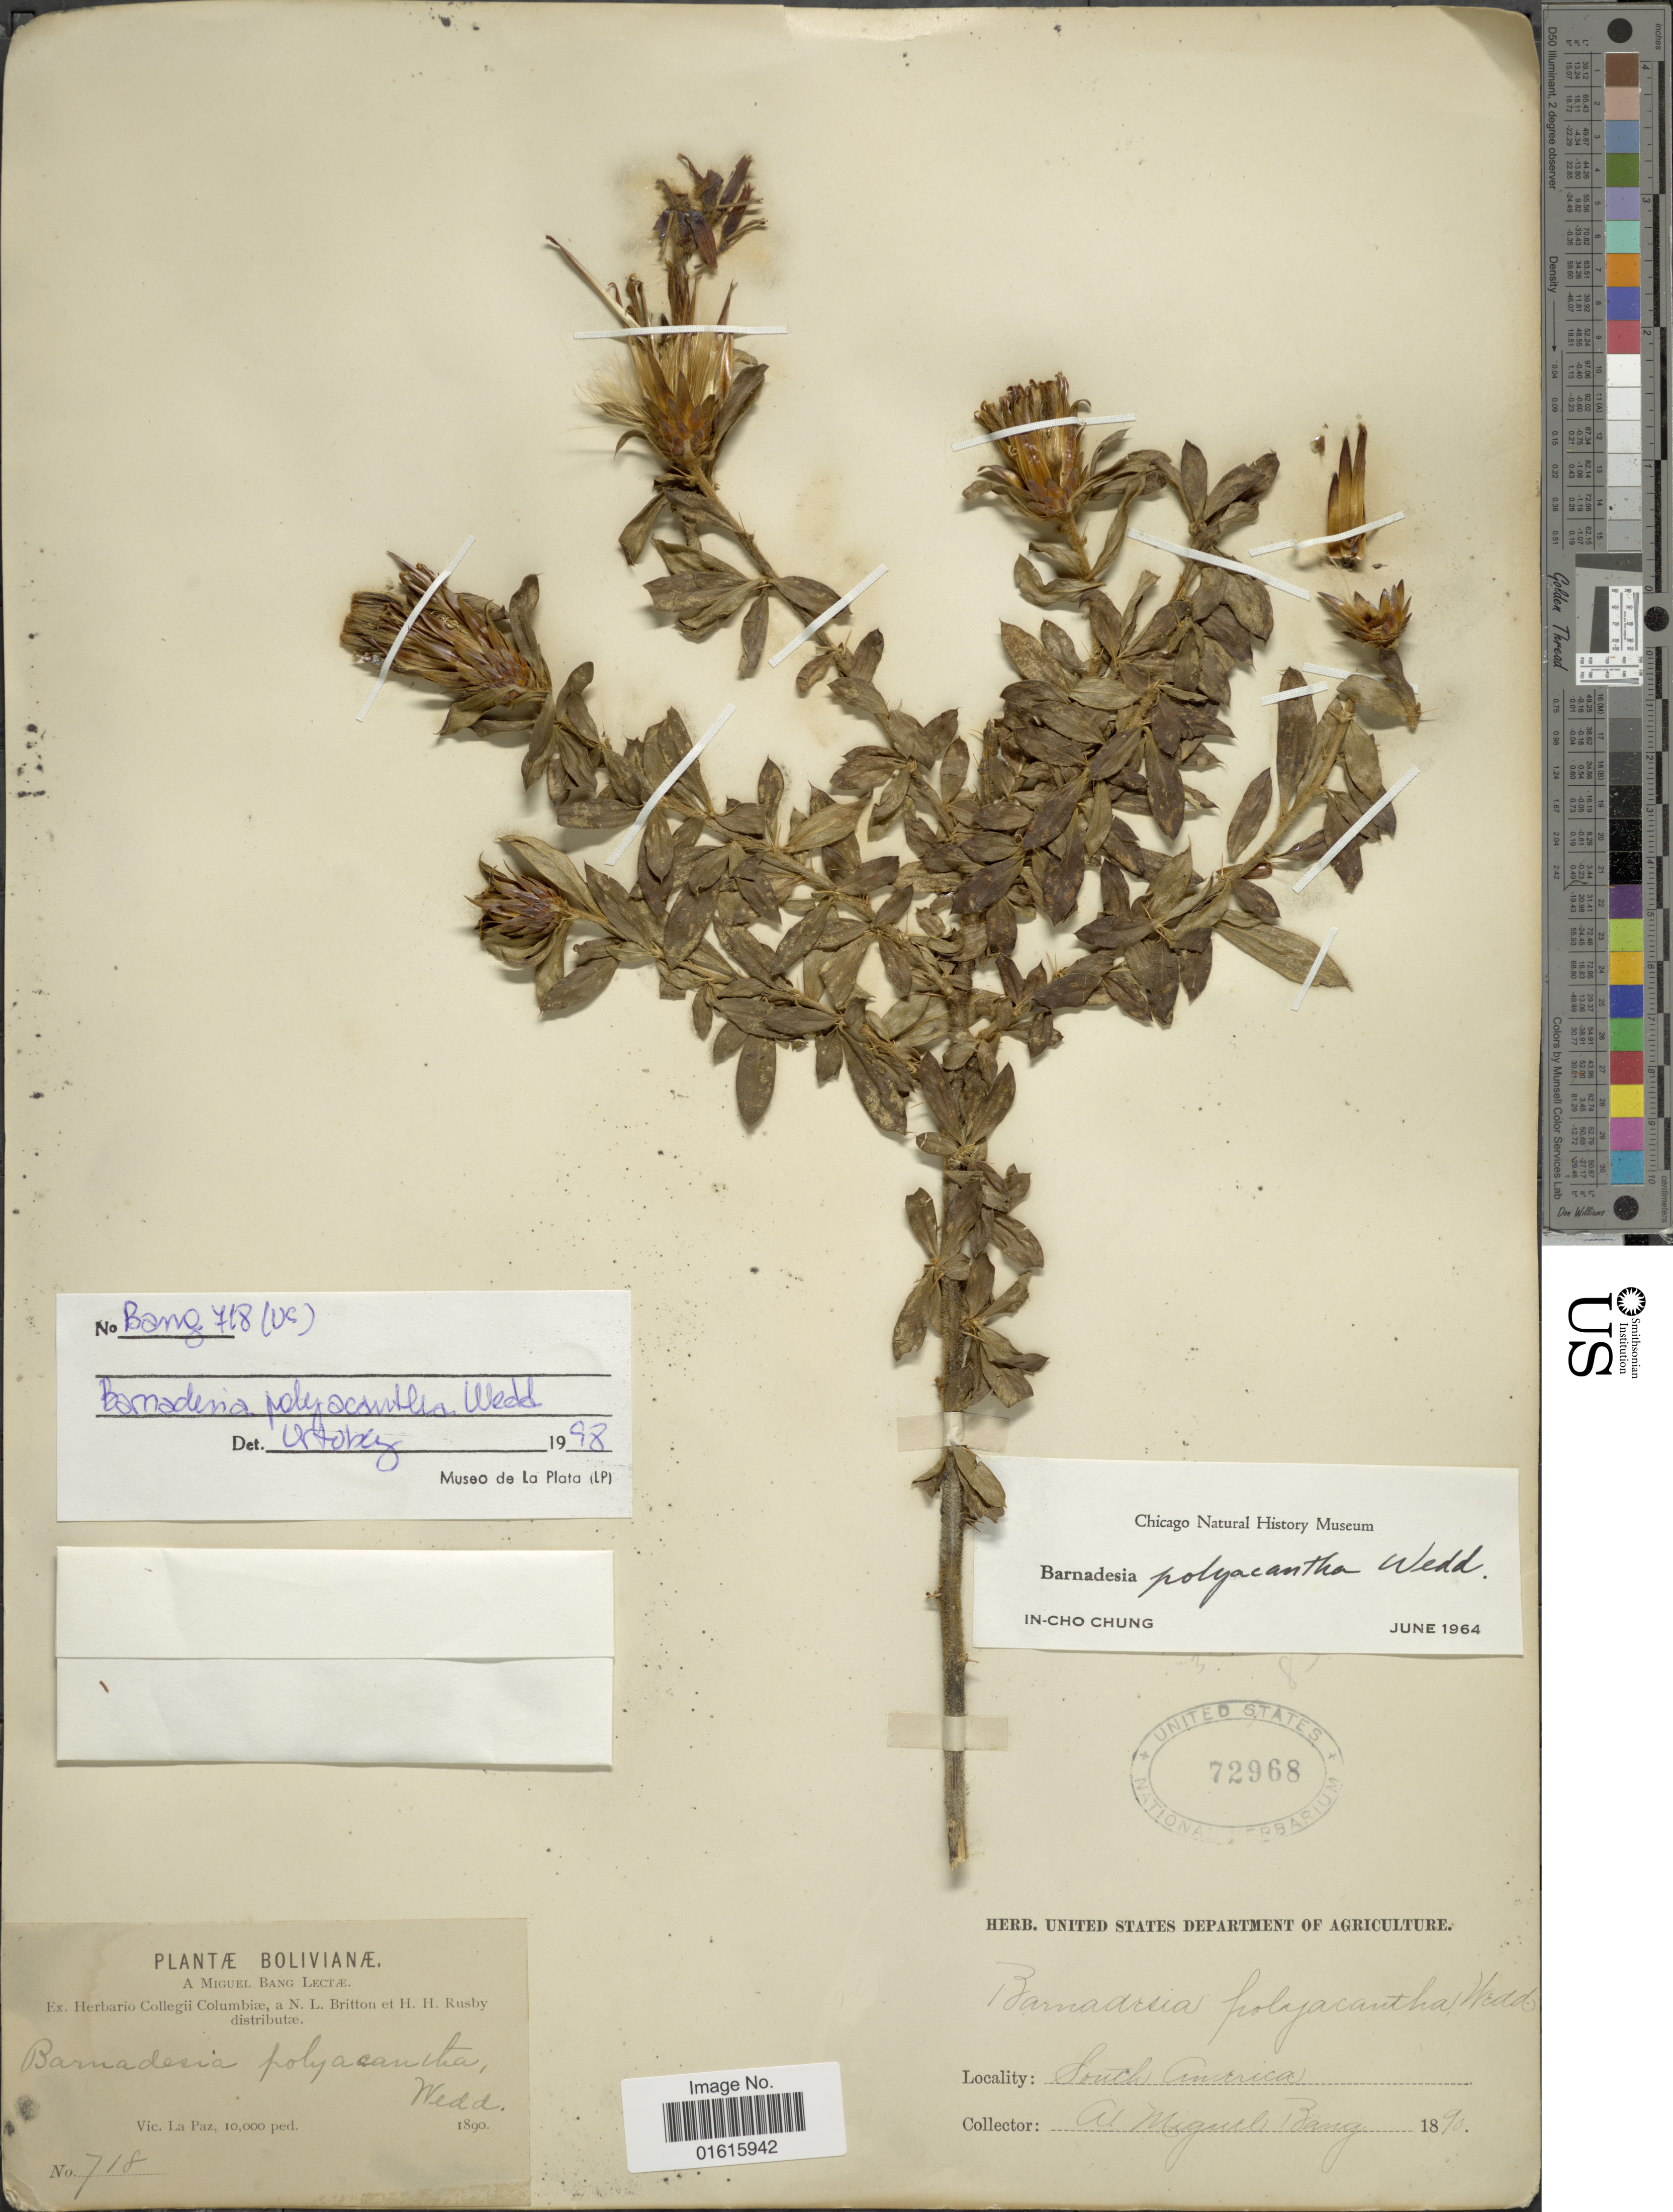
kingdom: Plantae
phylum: Tracheophyta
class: Magnoliopsida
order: Asterales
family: Asteraceae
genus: Barnadesia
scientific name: Barnadesia polyacantha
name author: Wedd.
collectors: M. Bang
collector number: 718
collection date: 1890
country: Bolivia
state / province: La Paz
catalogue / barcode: US 72968